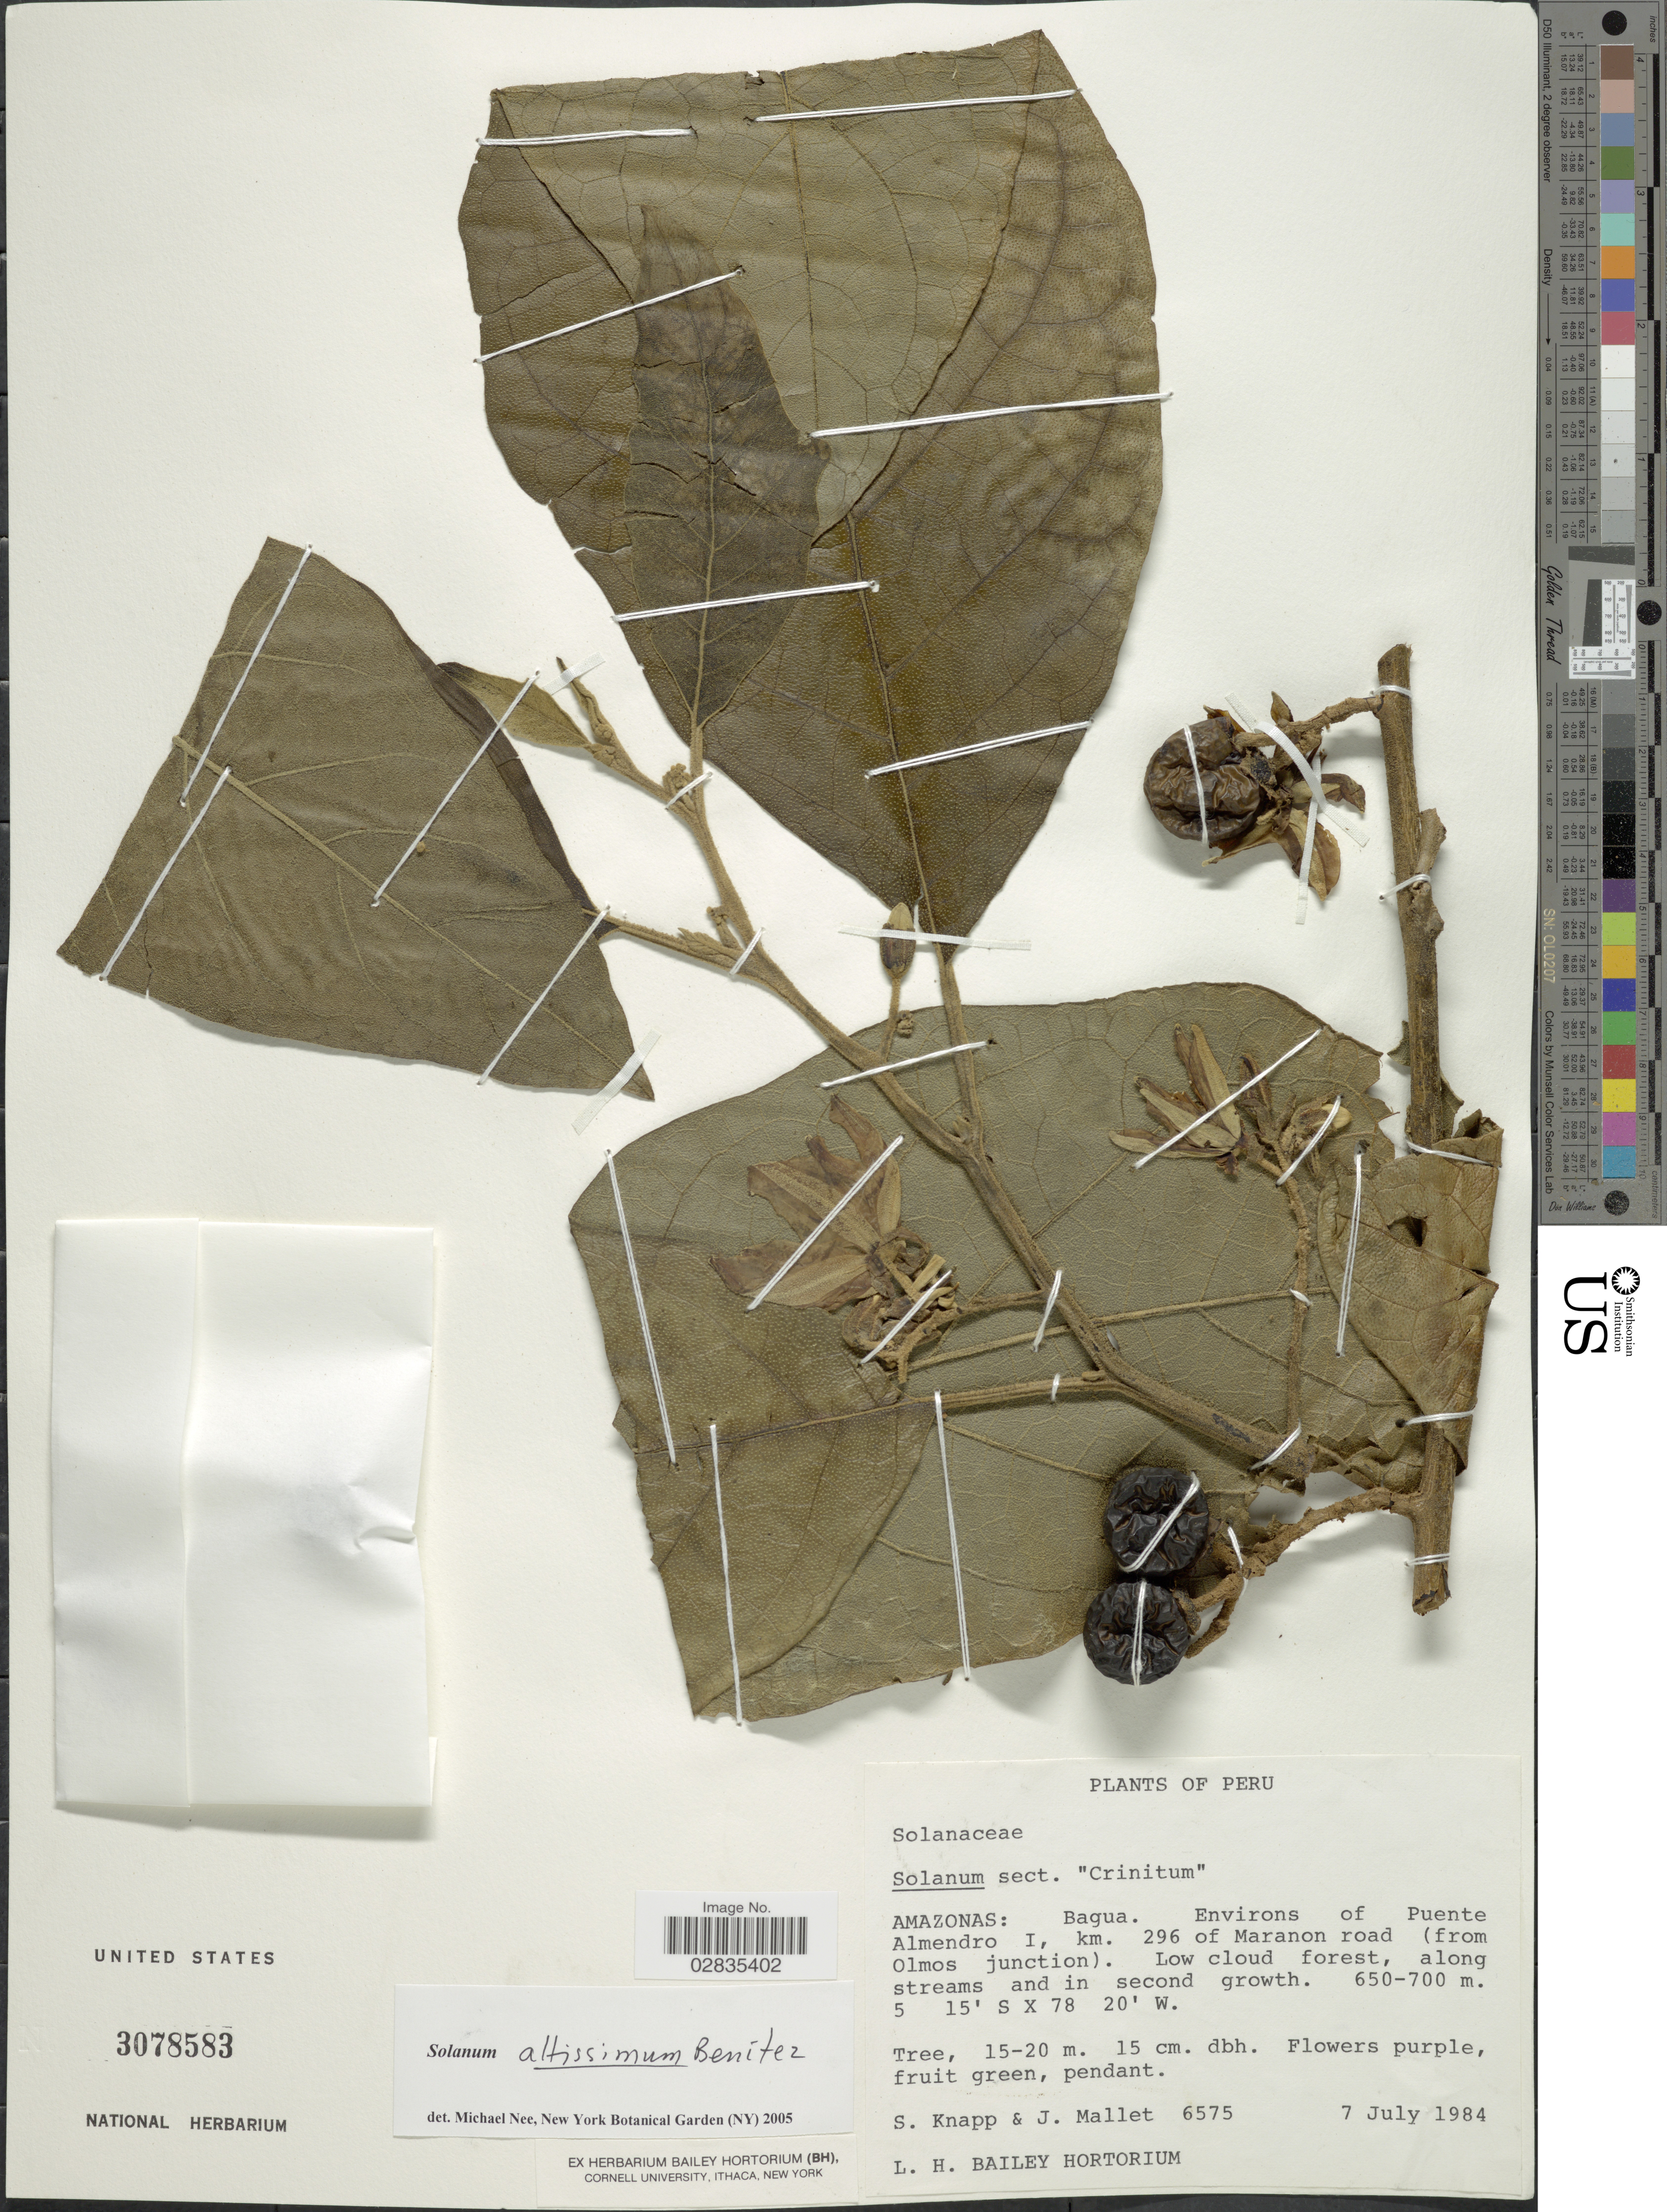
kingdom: Plantae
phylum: Tracheophyta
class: Magnoliopsida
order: Solanales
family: Solanaceae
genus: Solanum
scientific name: Solanum altissimum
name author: Pittier ex Benítez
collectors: S. Knapp & J. Mallet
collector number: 6575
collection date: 1984-07-07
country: Peru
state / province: Amazonas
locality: Bagua. Environs of Puento Almendro I, km. 296 of Maranon road (from Olmos junction).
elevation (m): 650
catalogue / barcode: US 3078583